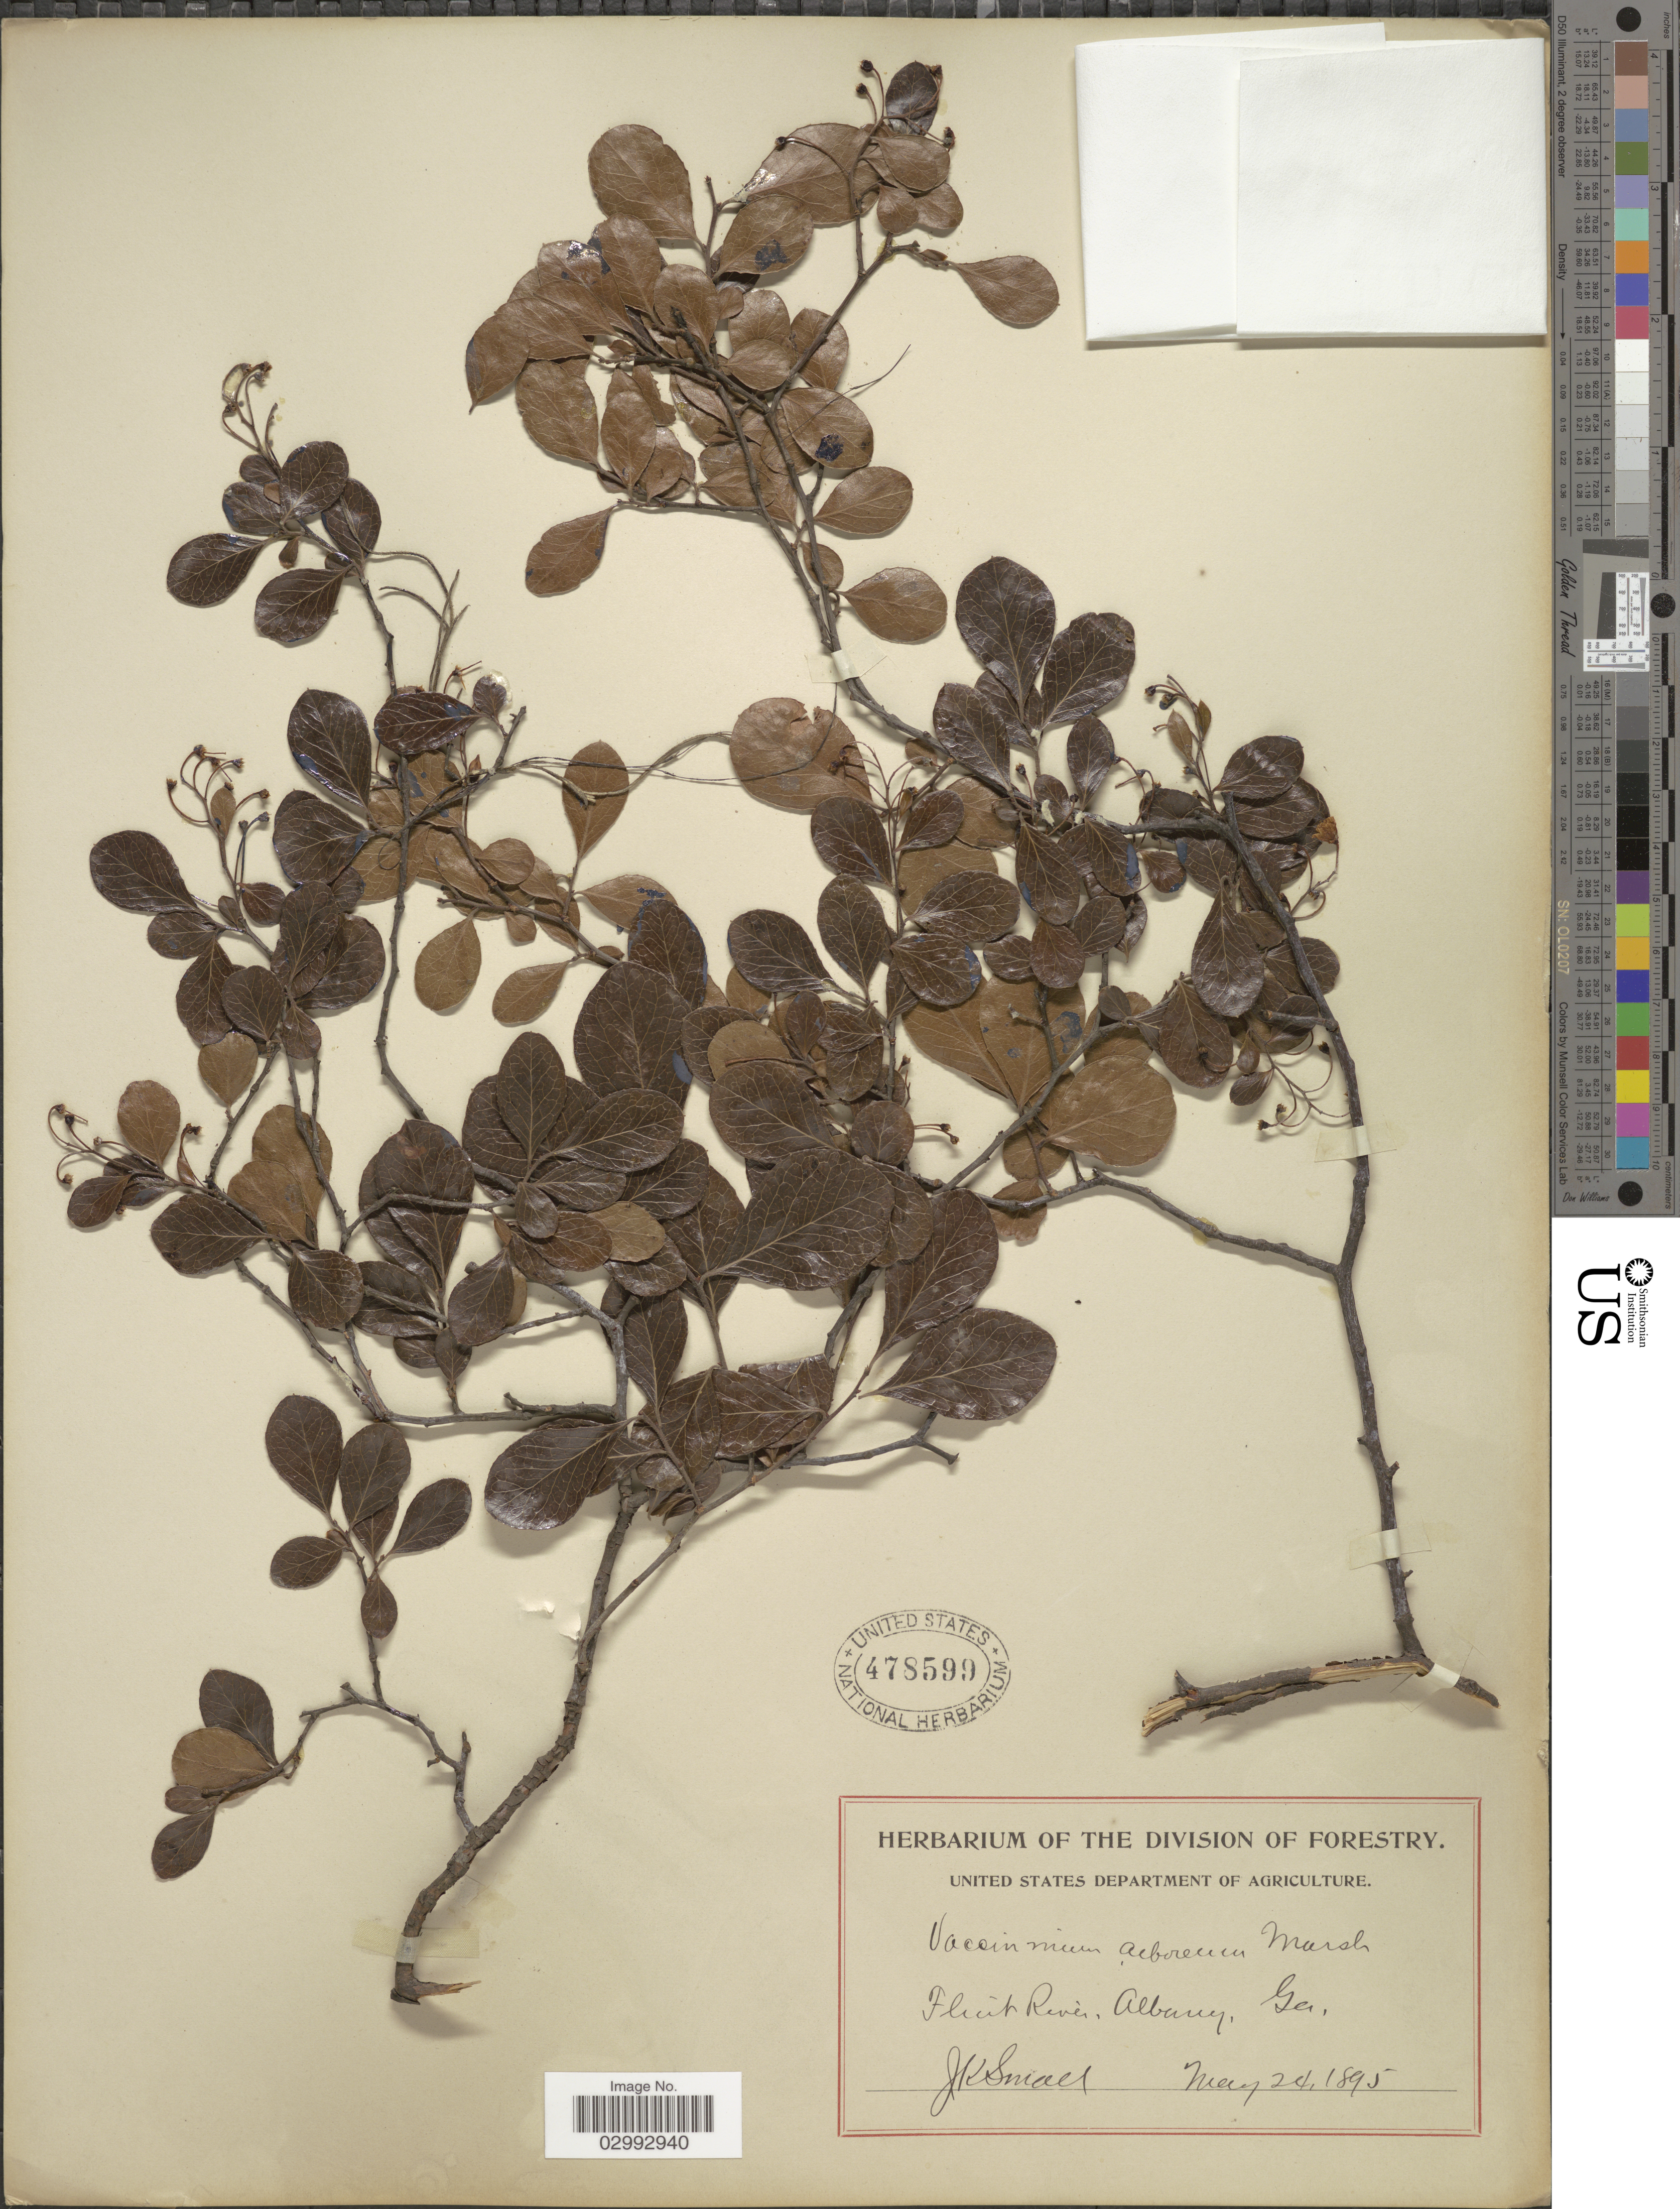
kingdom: Plantae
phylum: Tracheophyta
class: Magnoliopsida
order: Ericales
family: Ericaceae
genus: Batodendron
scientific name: Batodendron arboreum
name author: Nutt.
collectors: J. K. Small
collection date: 1895-05-24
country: United States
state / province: Georgia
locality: Fluit River, Albany.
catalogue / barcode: US 478599